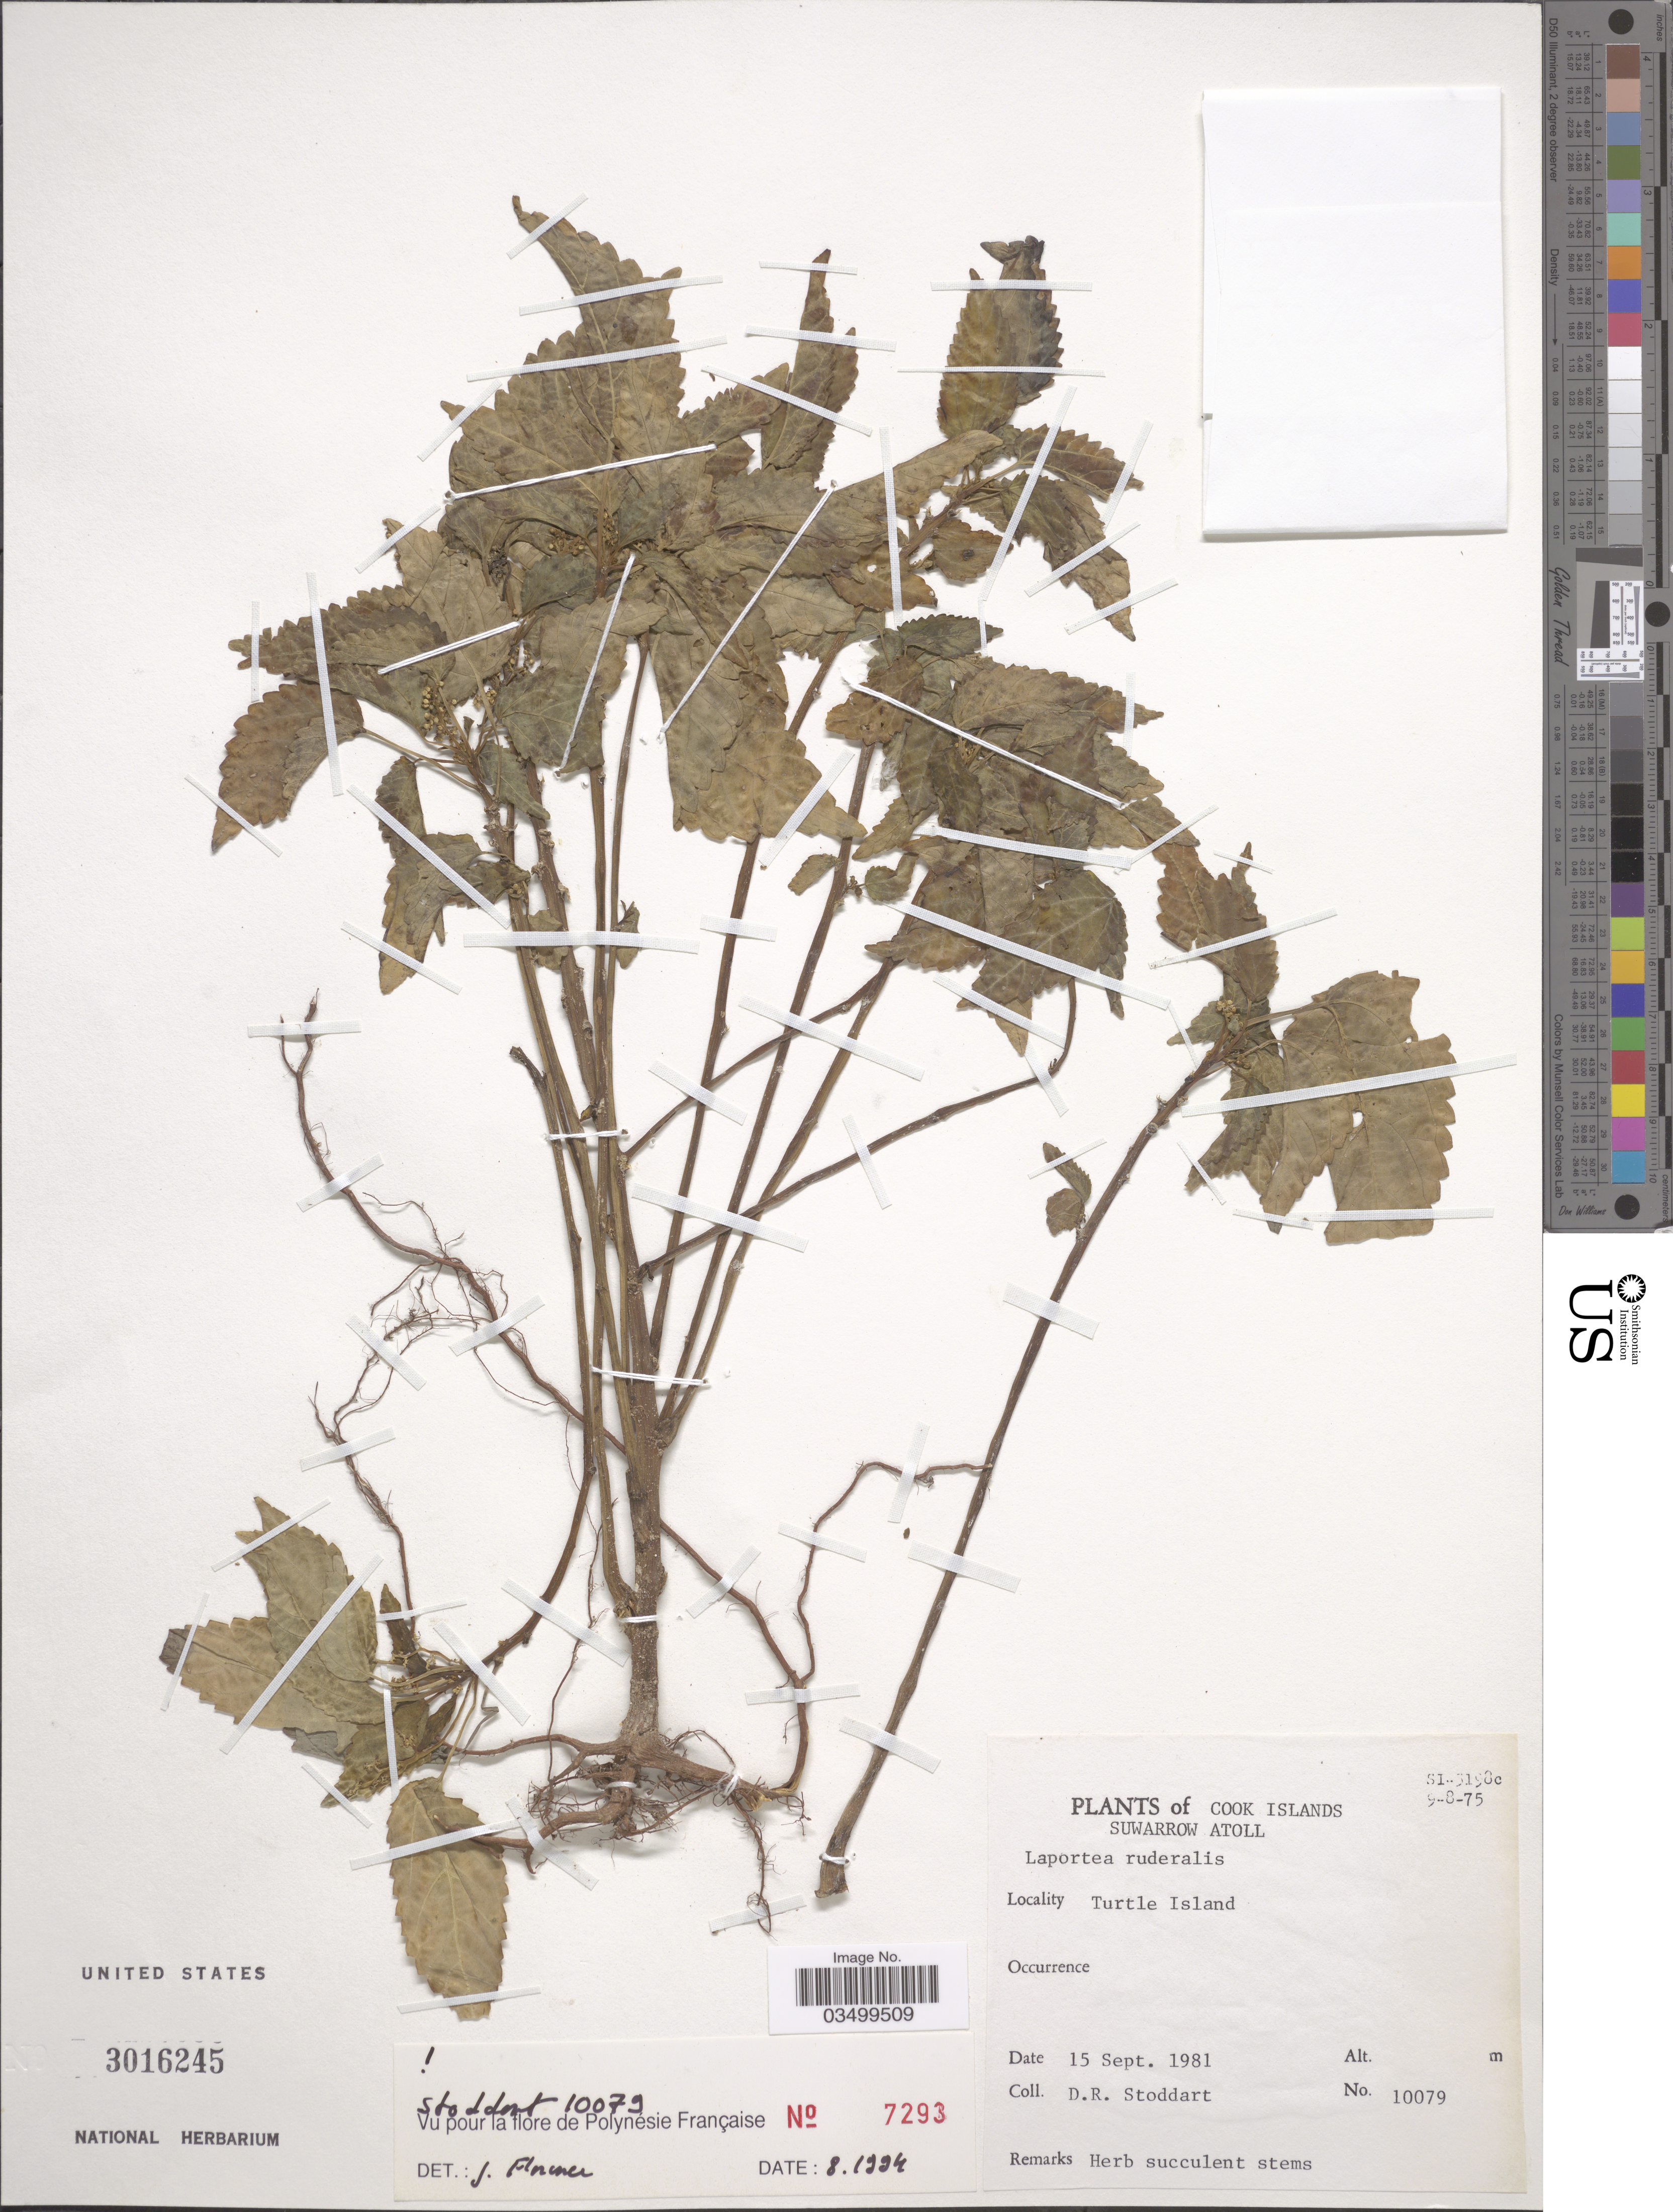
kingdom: Plantae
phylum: Tracheophyta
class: Magnoliopsida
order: Rosales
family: Urticaceae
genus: Laportea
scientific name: Laportea ruderalis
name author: (G. Forst.) Chew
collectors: D. R. Stoddart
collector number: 10079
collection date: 1981-09-15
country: Cook Islands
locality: Suwarrow Atoll. Turtle Island.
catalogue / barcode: US 3016245